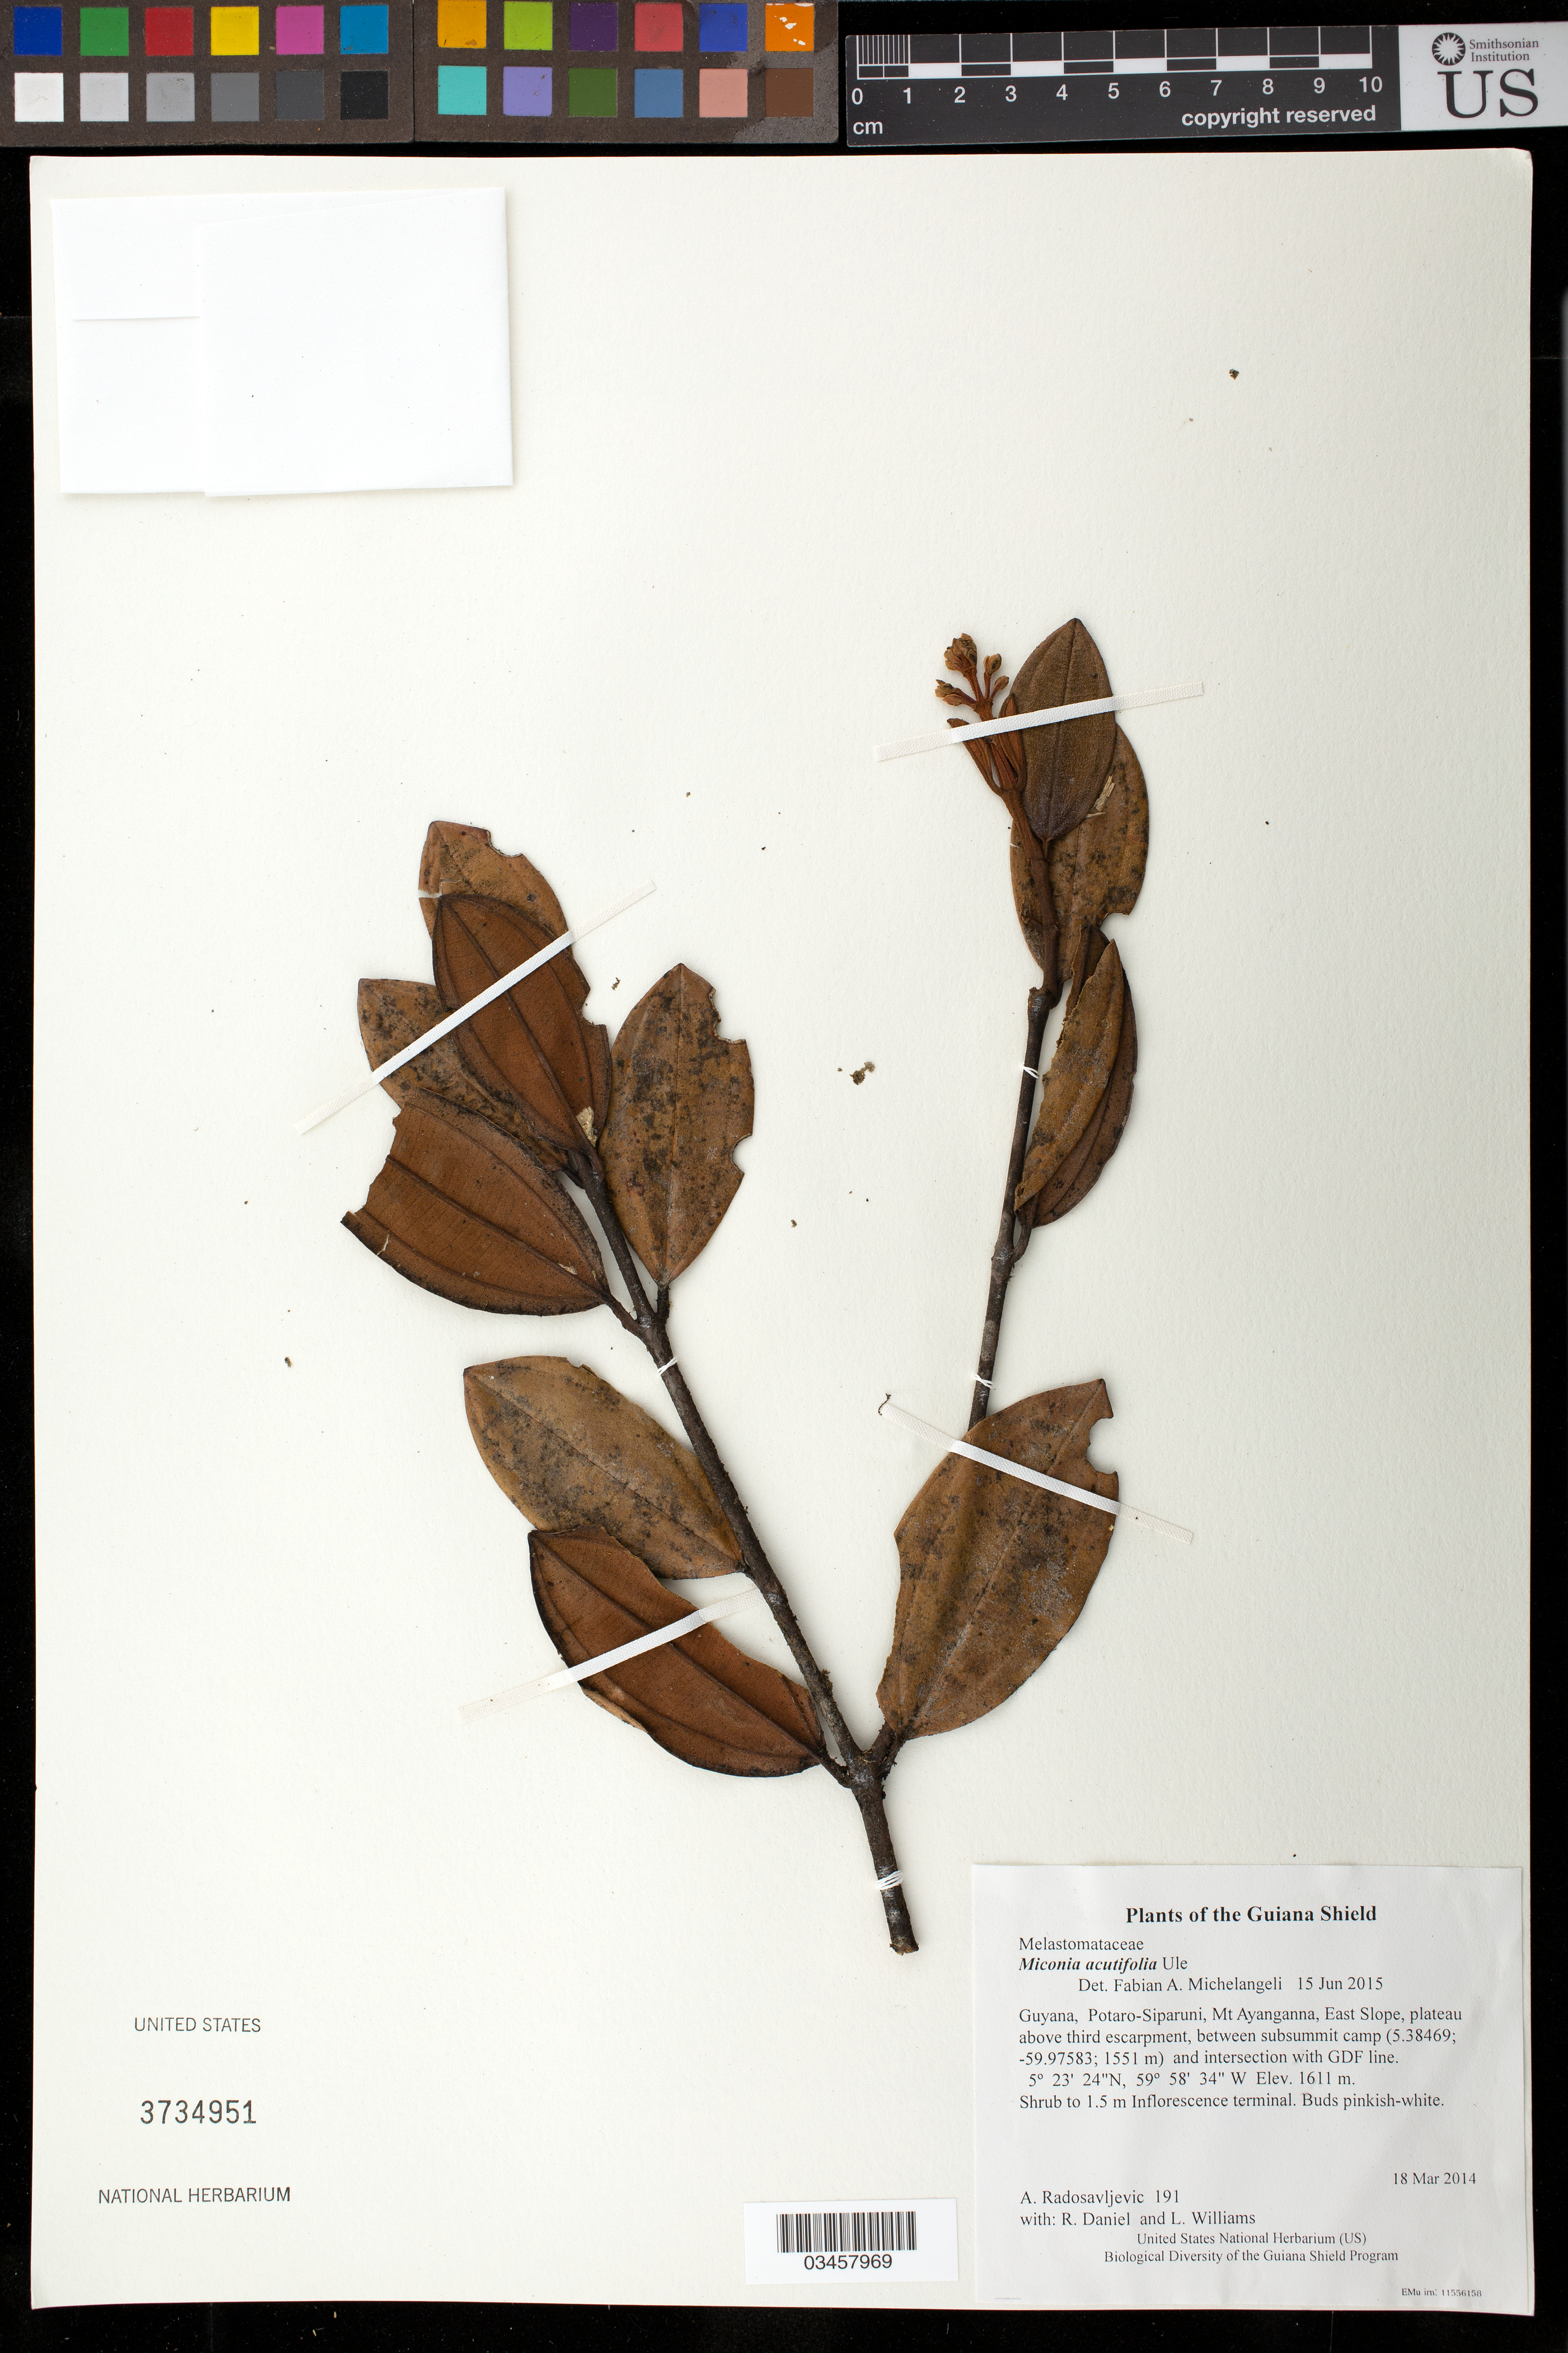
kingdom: Plantae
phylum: Tracheophyta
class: Magnoliopsida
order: Myrtales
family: Melastomataceae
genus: Miconia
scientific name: Miconia acutifolia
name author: Ule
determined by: Michelangeli, F. A.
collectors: A. Radosavljevic, R. Daniel & L. Williams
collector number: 191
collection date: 2014-03-18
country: Guyana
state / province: Potaro-Siparuni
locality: Mt Ayanganna, East Slope, plateau above third escarpment, between subsummit camp (5.38469; -59.97583; 1551 m) and intersection with GDF line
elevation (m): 1611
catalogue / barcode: US 3734951